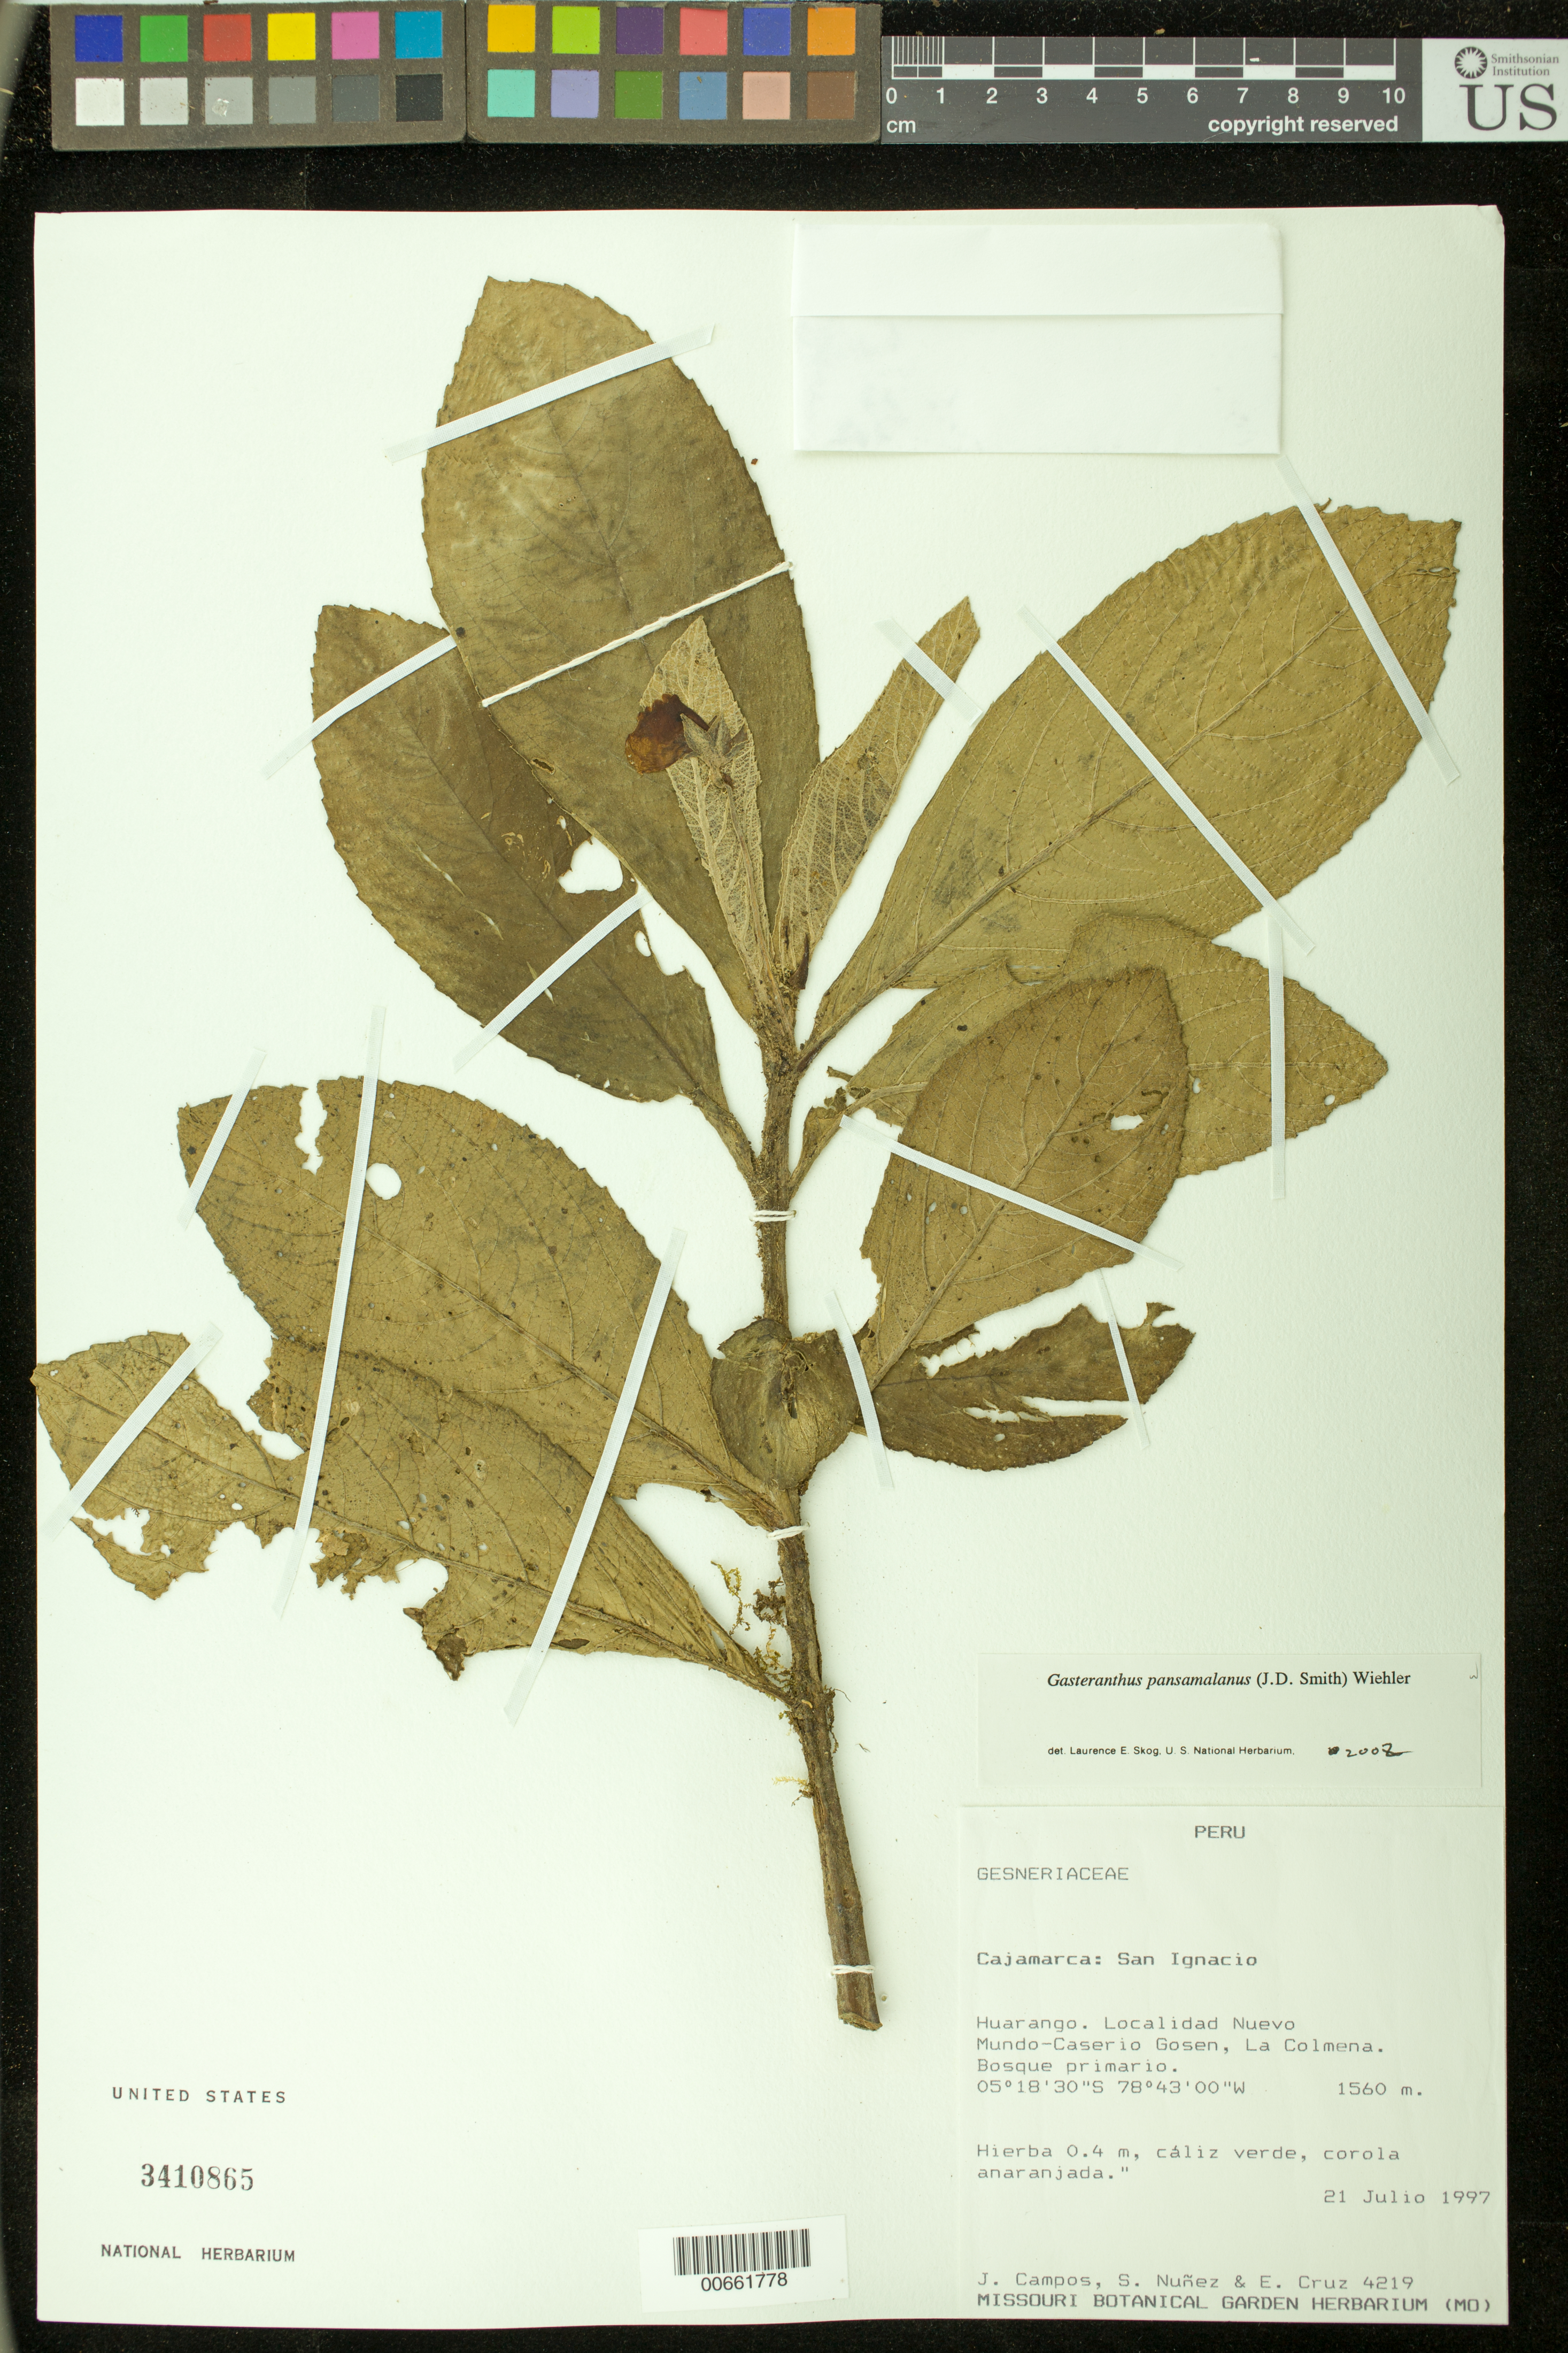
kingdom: Plantae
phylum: Tracheophyta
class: Magnoliopsida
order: Lamiales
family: Gesneriaceae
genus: Gasteranthus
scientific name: Gasteranthus pansamalanus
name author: (Donn. Sm.) Wiehler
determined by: Skog, Laurence E.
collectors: J. Campos, S. Nuñez & E. Cruz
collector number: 4219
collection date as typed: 21 Jul 1997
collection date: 1997-07-21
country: Peru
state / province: Cajamarca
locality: Prov. San Ignacio, Huarango, localidad Nuevo Mundo-Caserio Gosen, La Colmena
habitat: Bosque primario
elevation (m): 1560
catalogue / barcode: US 3410865